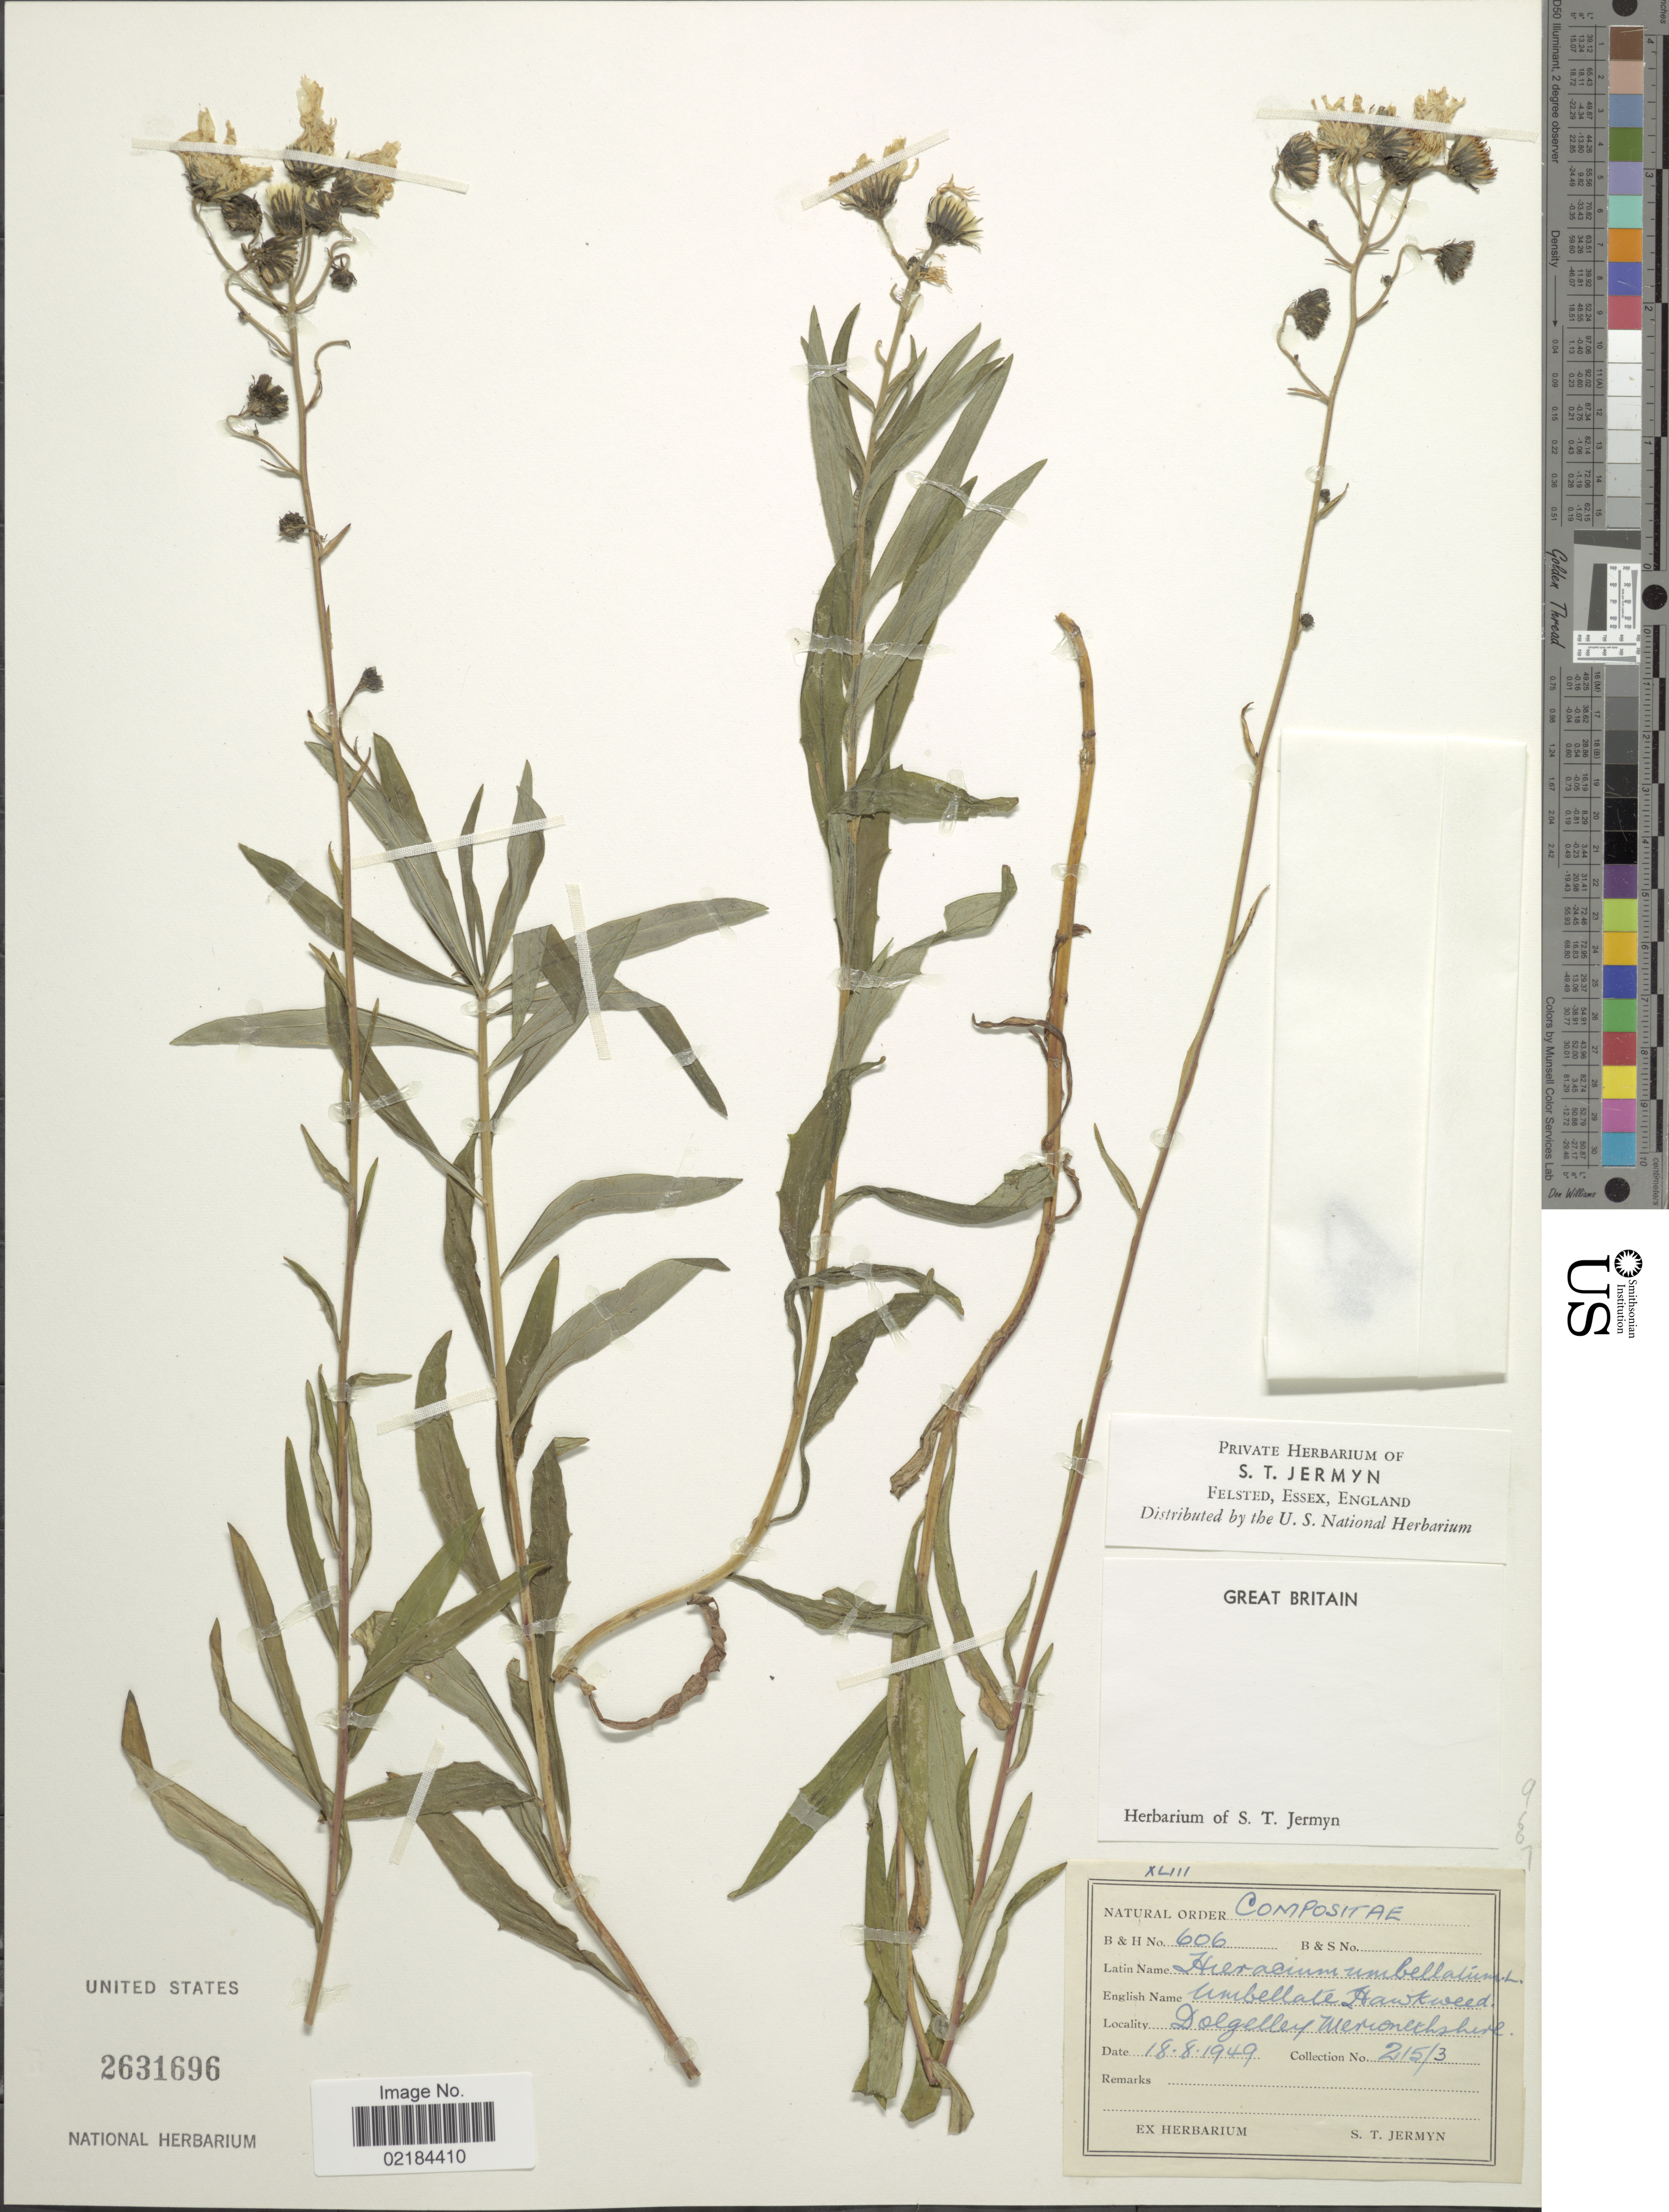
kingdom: Plantae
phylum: Tracheophyta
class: Magnoliopsida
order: Asterales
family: Asteraceae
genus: Hieracium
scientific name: Hieracium umbellatum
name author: L.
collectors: S. Jermyn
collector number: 215/3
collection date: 1949-08-18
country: United Kingdom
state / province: Wales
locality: Dolgellau, Merionethshire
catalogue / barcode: US 2631696